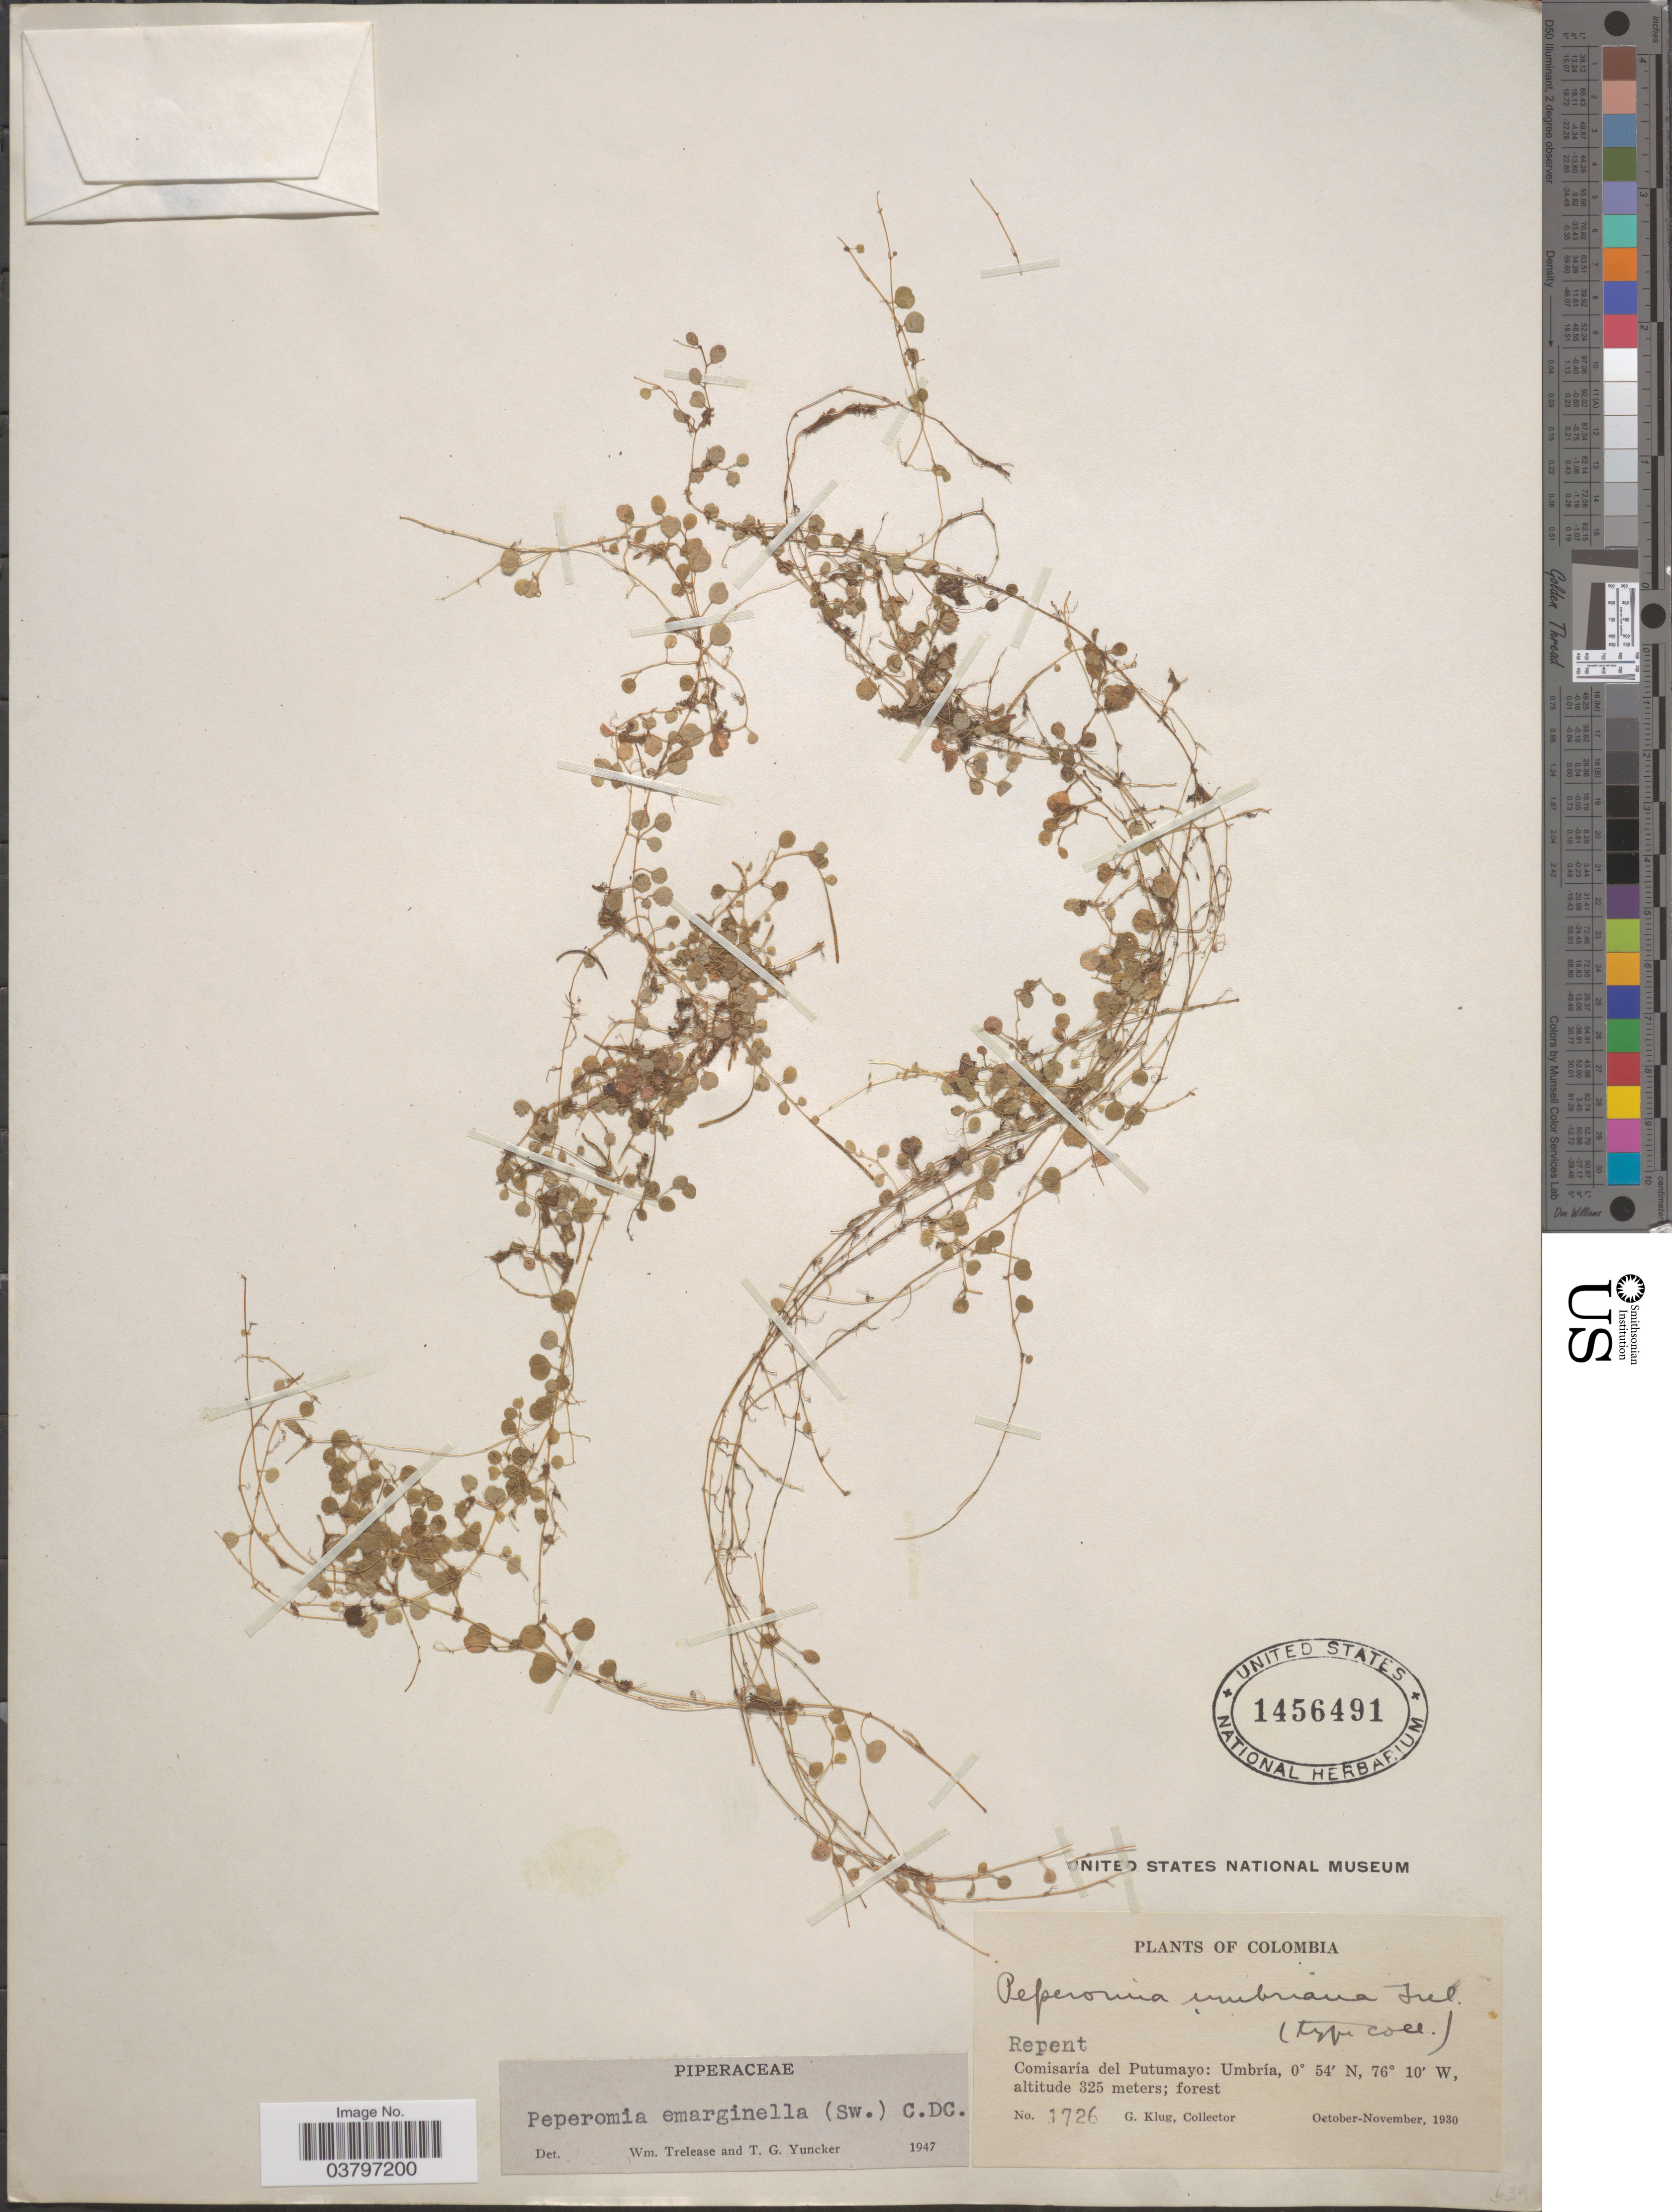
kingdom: Plantae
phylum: Tracheophyta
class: Magnoliopsida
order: Piperales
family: Piperaceae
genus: Peperomia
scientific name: Peperomia emarginella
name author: (Sw. ex Wikstr.) C. DC.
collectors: G. Klug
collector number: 1726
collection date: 1930-10/1930-11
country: Colombia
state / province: Putumayo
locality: Comisaría del Putumayo: Umbría.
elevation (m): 325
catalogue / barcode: US 1456491